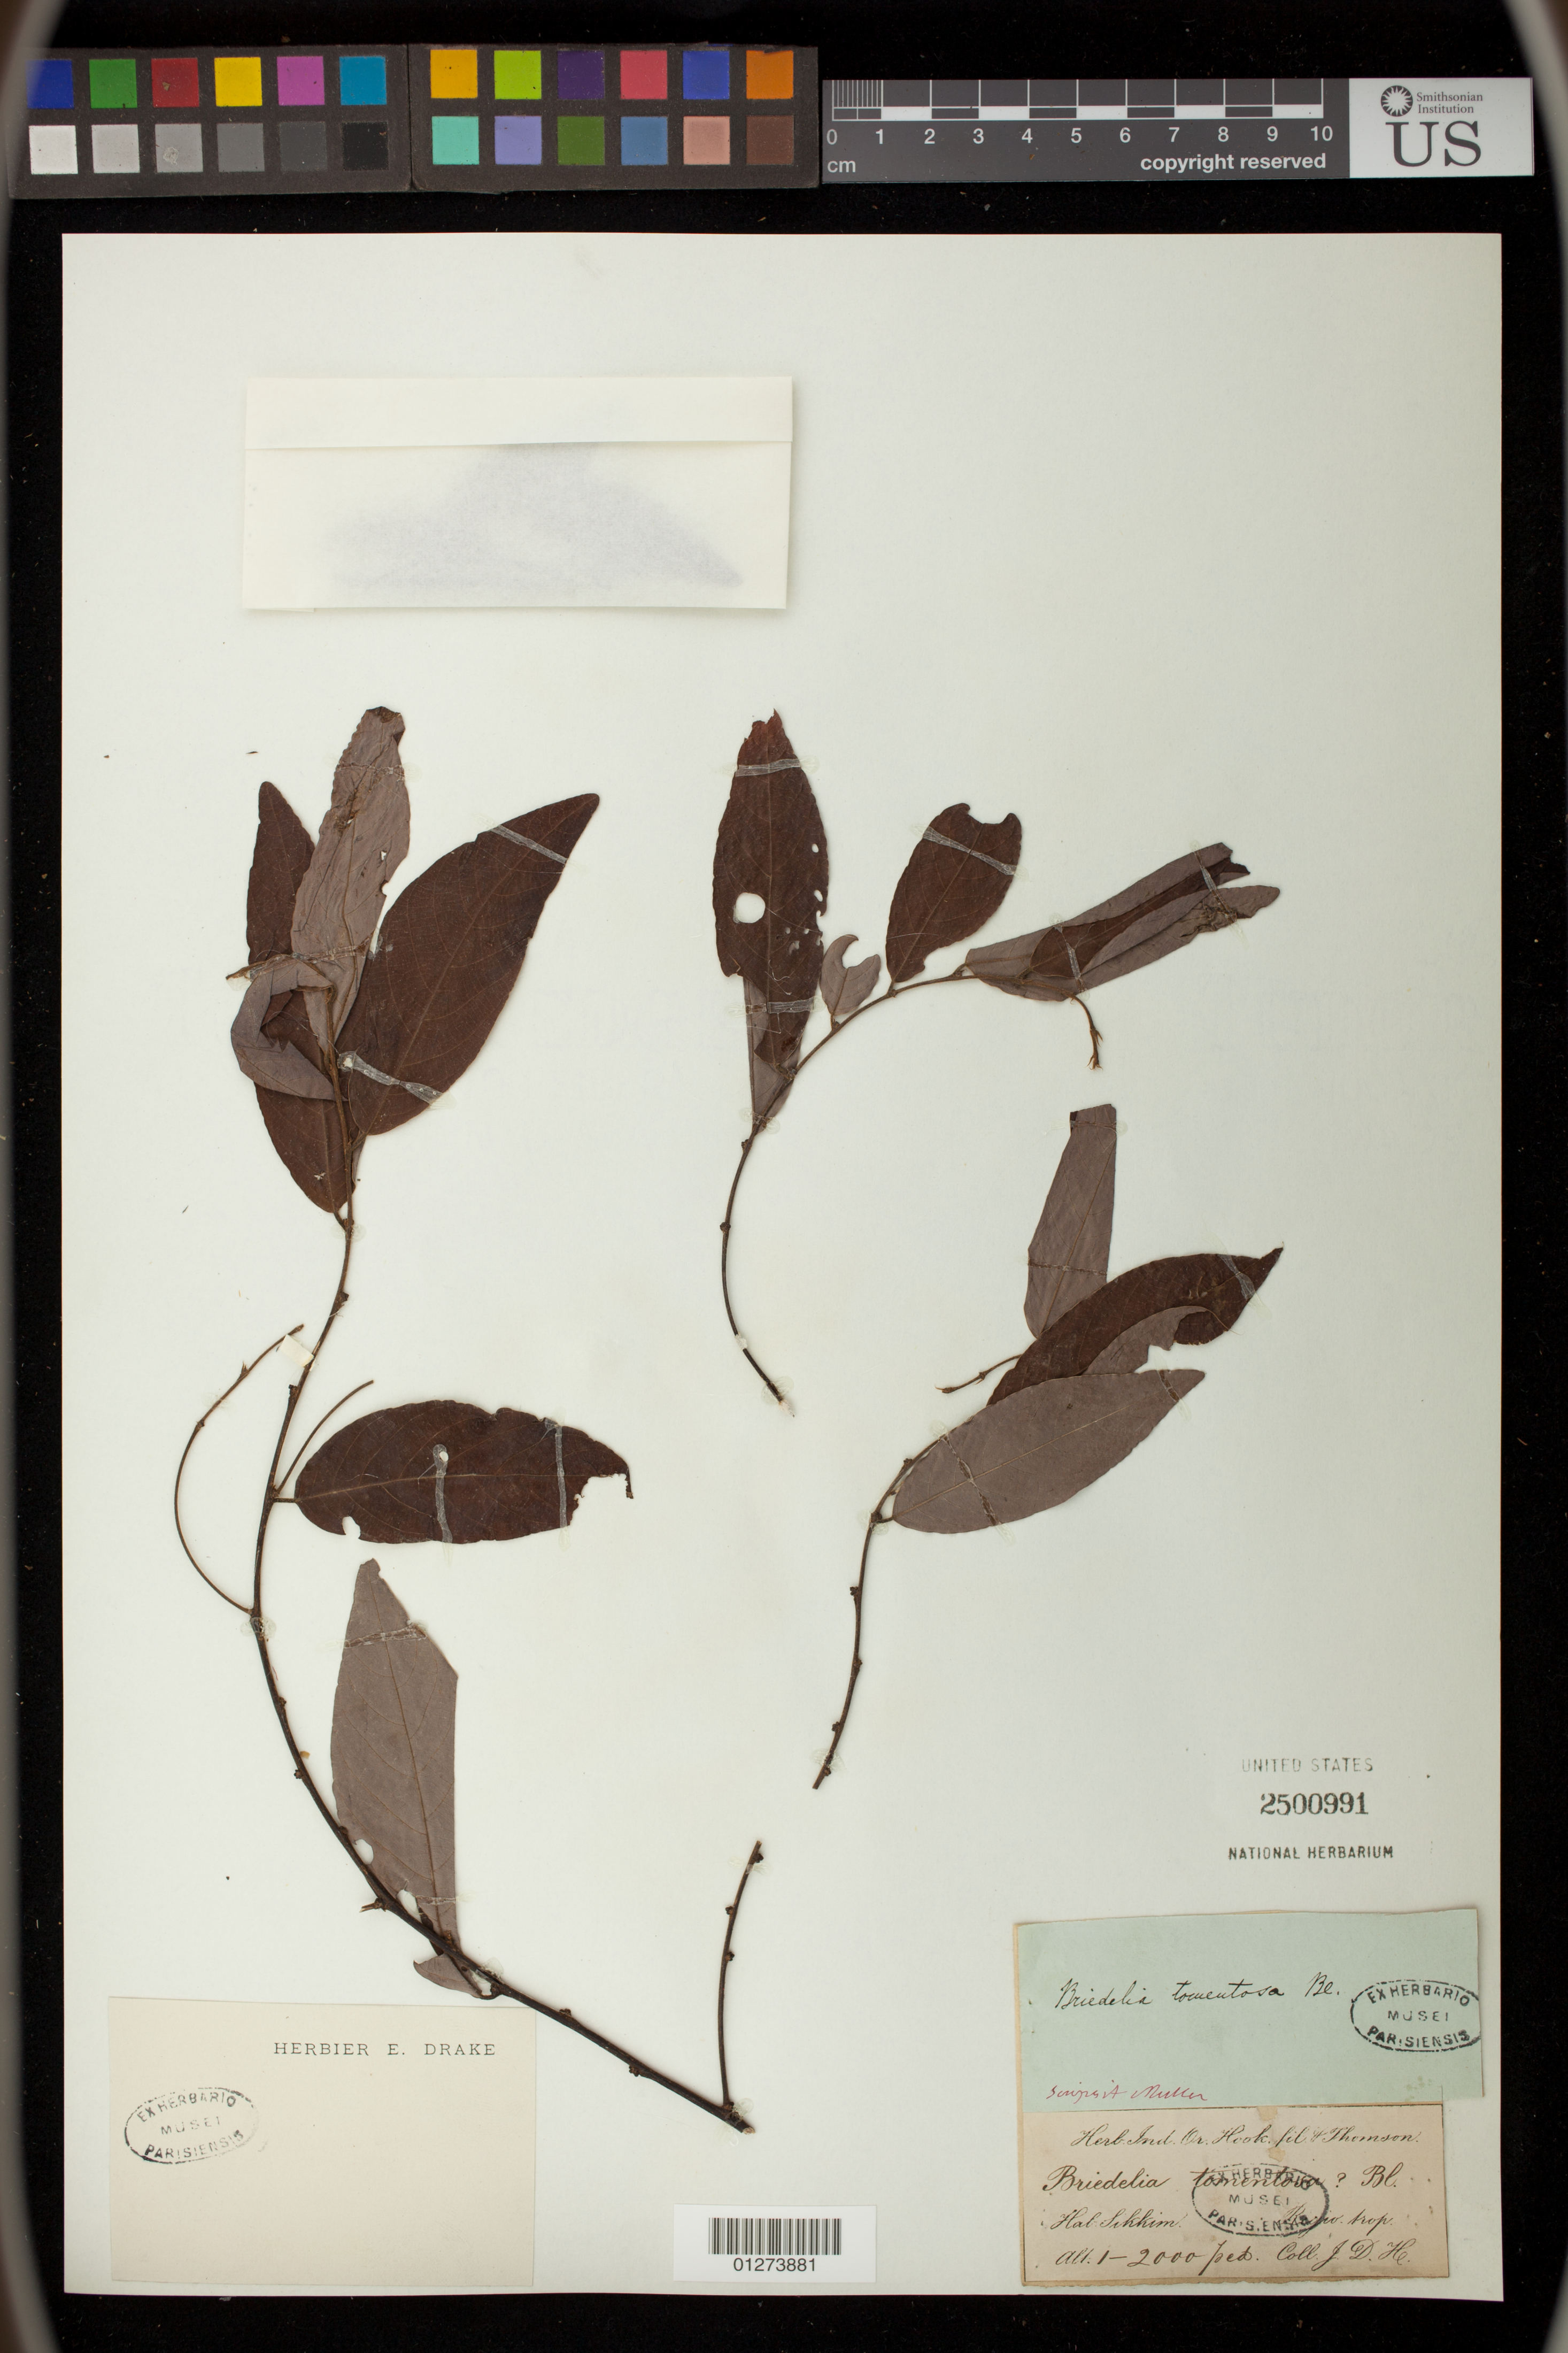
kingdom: Plantae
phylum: Tracheophyta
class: Magnoliopsida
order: Malpighiales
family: Phyllanthaceae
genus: Bridelia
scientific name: Bridelia tomentosa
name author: Blume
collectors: J. D. Hooker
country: India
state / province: Sikkim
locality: Sikkim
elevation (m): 0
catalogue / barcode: US 2500991